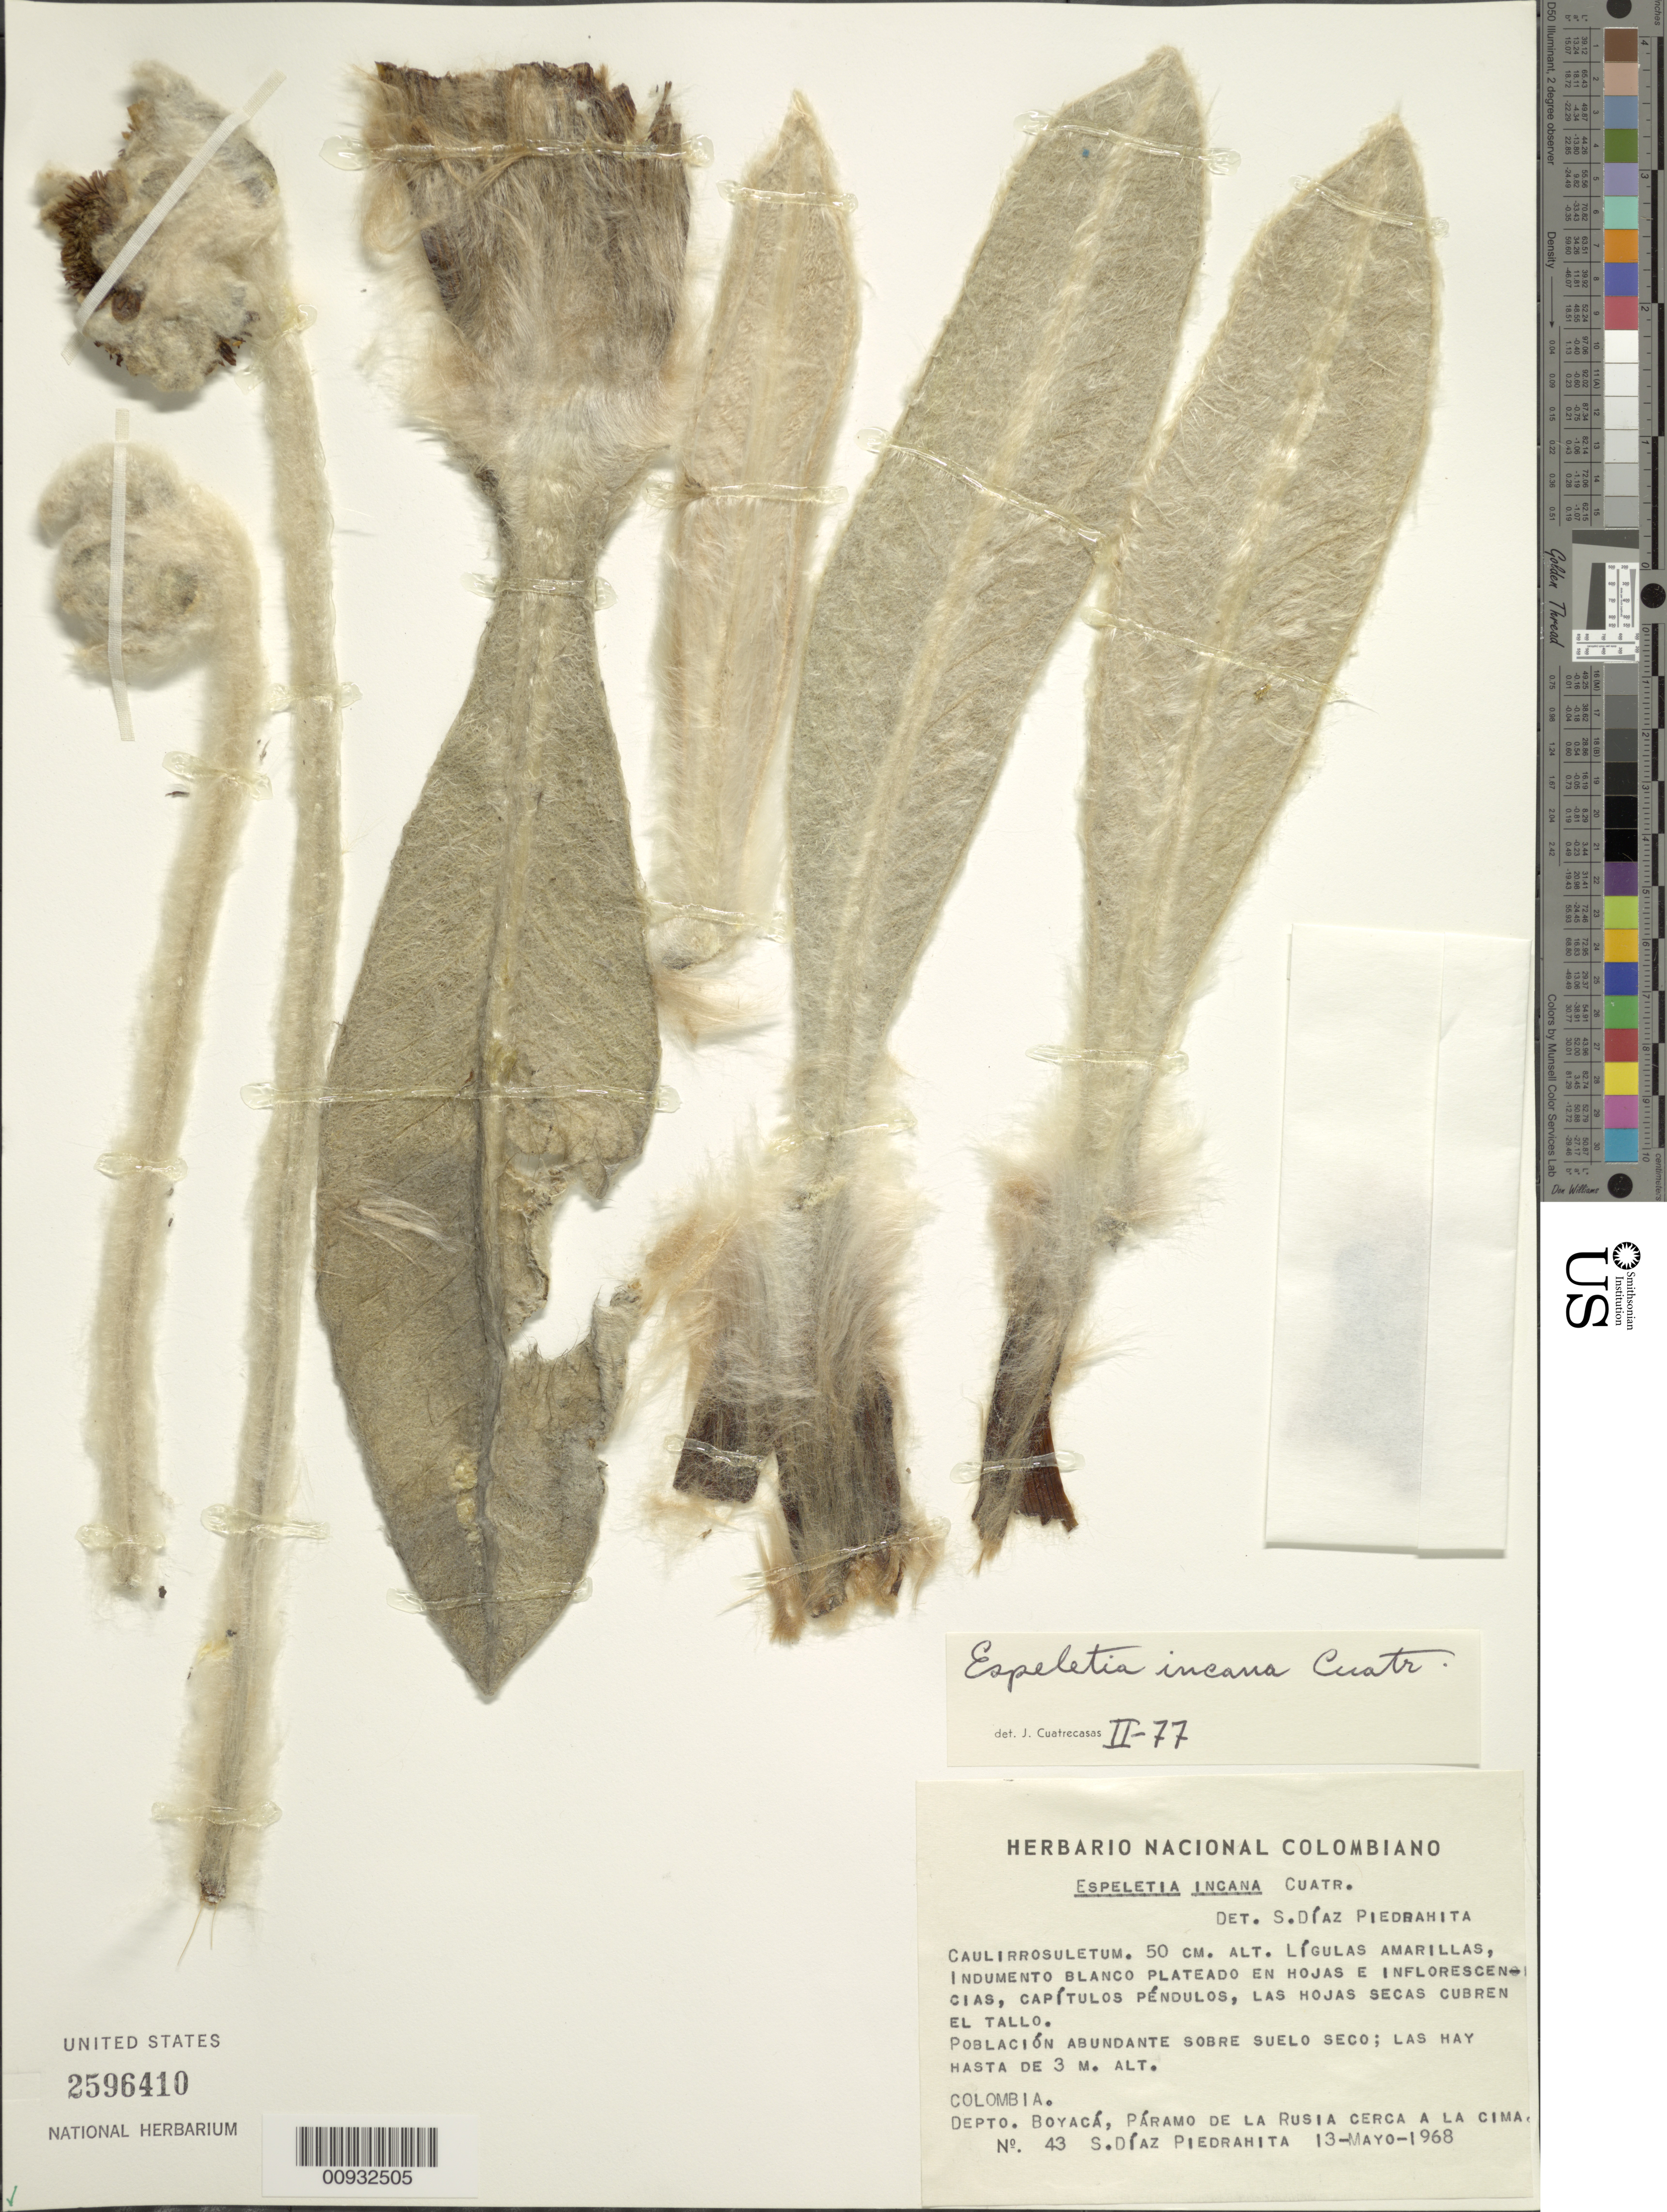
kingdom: Plantae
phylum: Tracheophyta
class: Magnoliopsida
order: Asterales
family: Asteraceae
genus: Espeletia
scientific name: Espeletia incana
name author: Cuatrec.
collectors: S. Díaz Píedrahíta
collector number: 43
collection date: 1968-05-13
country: Colombia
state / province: Boyacá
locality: P. de la Rusia. Cerca de la cima, Carretera Duitama - Charalá.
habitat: Población abundante sobre el suelo; las hay hasta de 3 m de alt.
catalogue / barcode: US 2596410